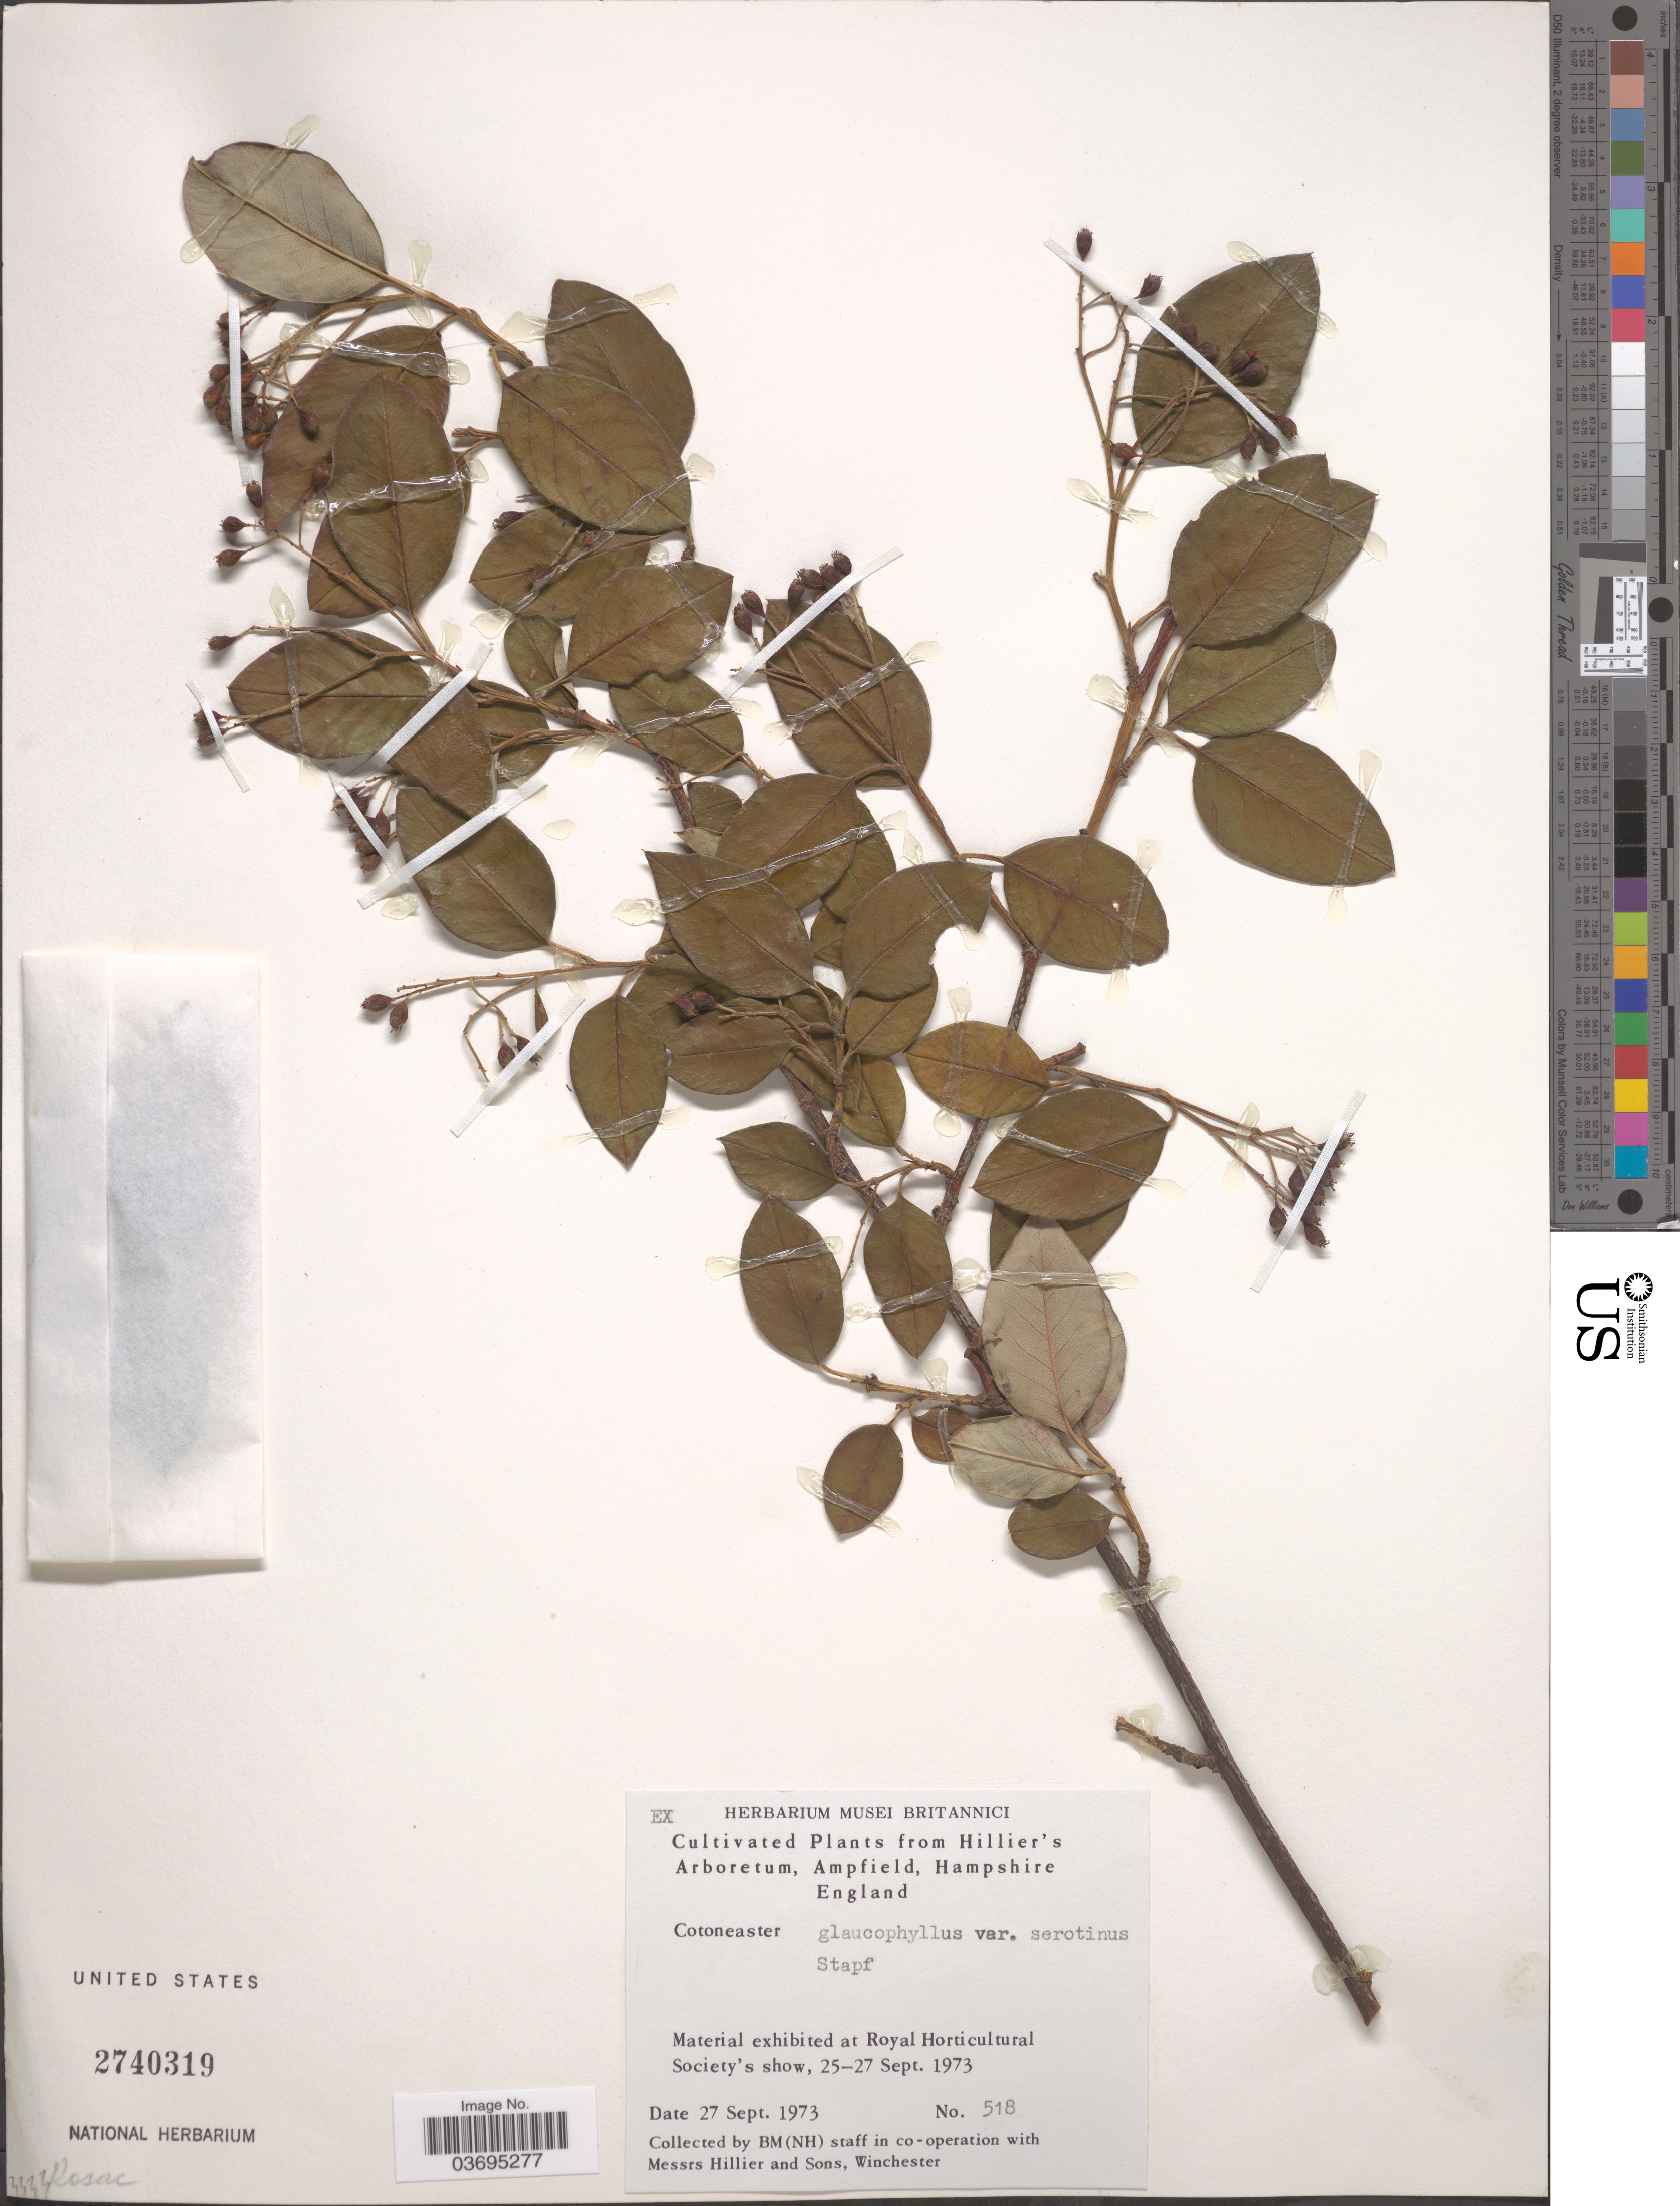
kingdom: Plantae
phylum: Tracheophyta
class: Magnoliopsida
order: Rosales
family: Rosaceae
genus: Cotoneaster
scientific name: Cotoneaster glaucophyllus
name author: Franch.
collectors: BM (NH) Staff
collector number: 518?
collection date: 1973-09-27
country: United Kingdom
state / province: England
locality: Hillier's Arboretum, Ampfield, Hampshire.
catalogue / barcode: US 2740319